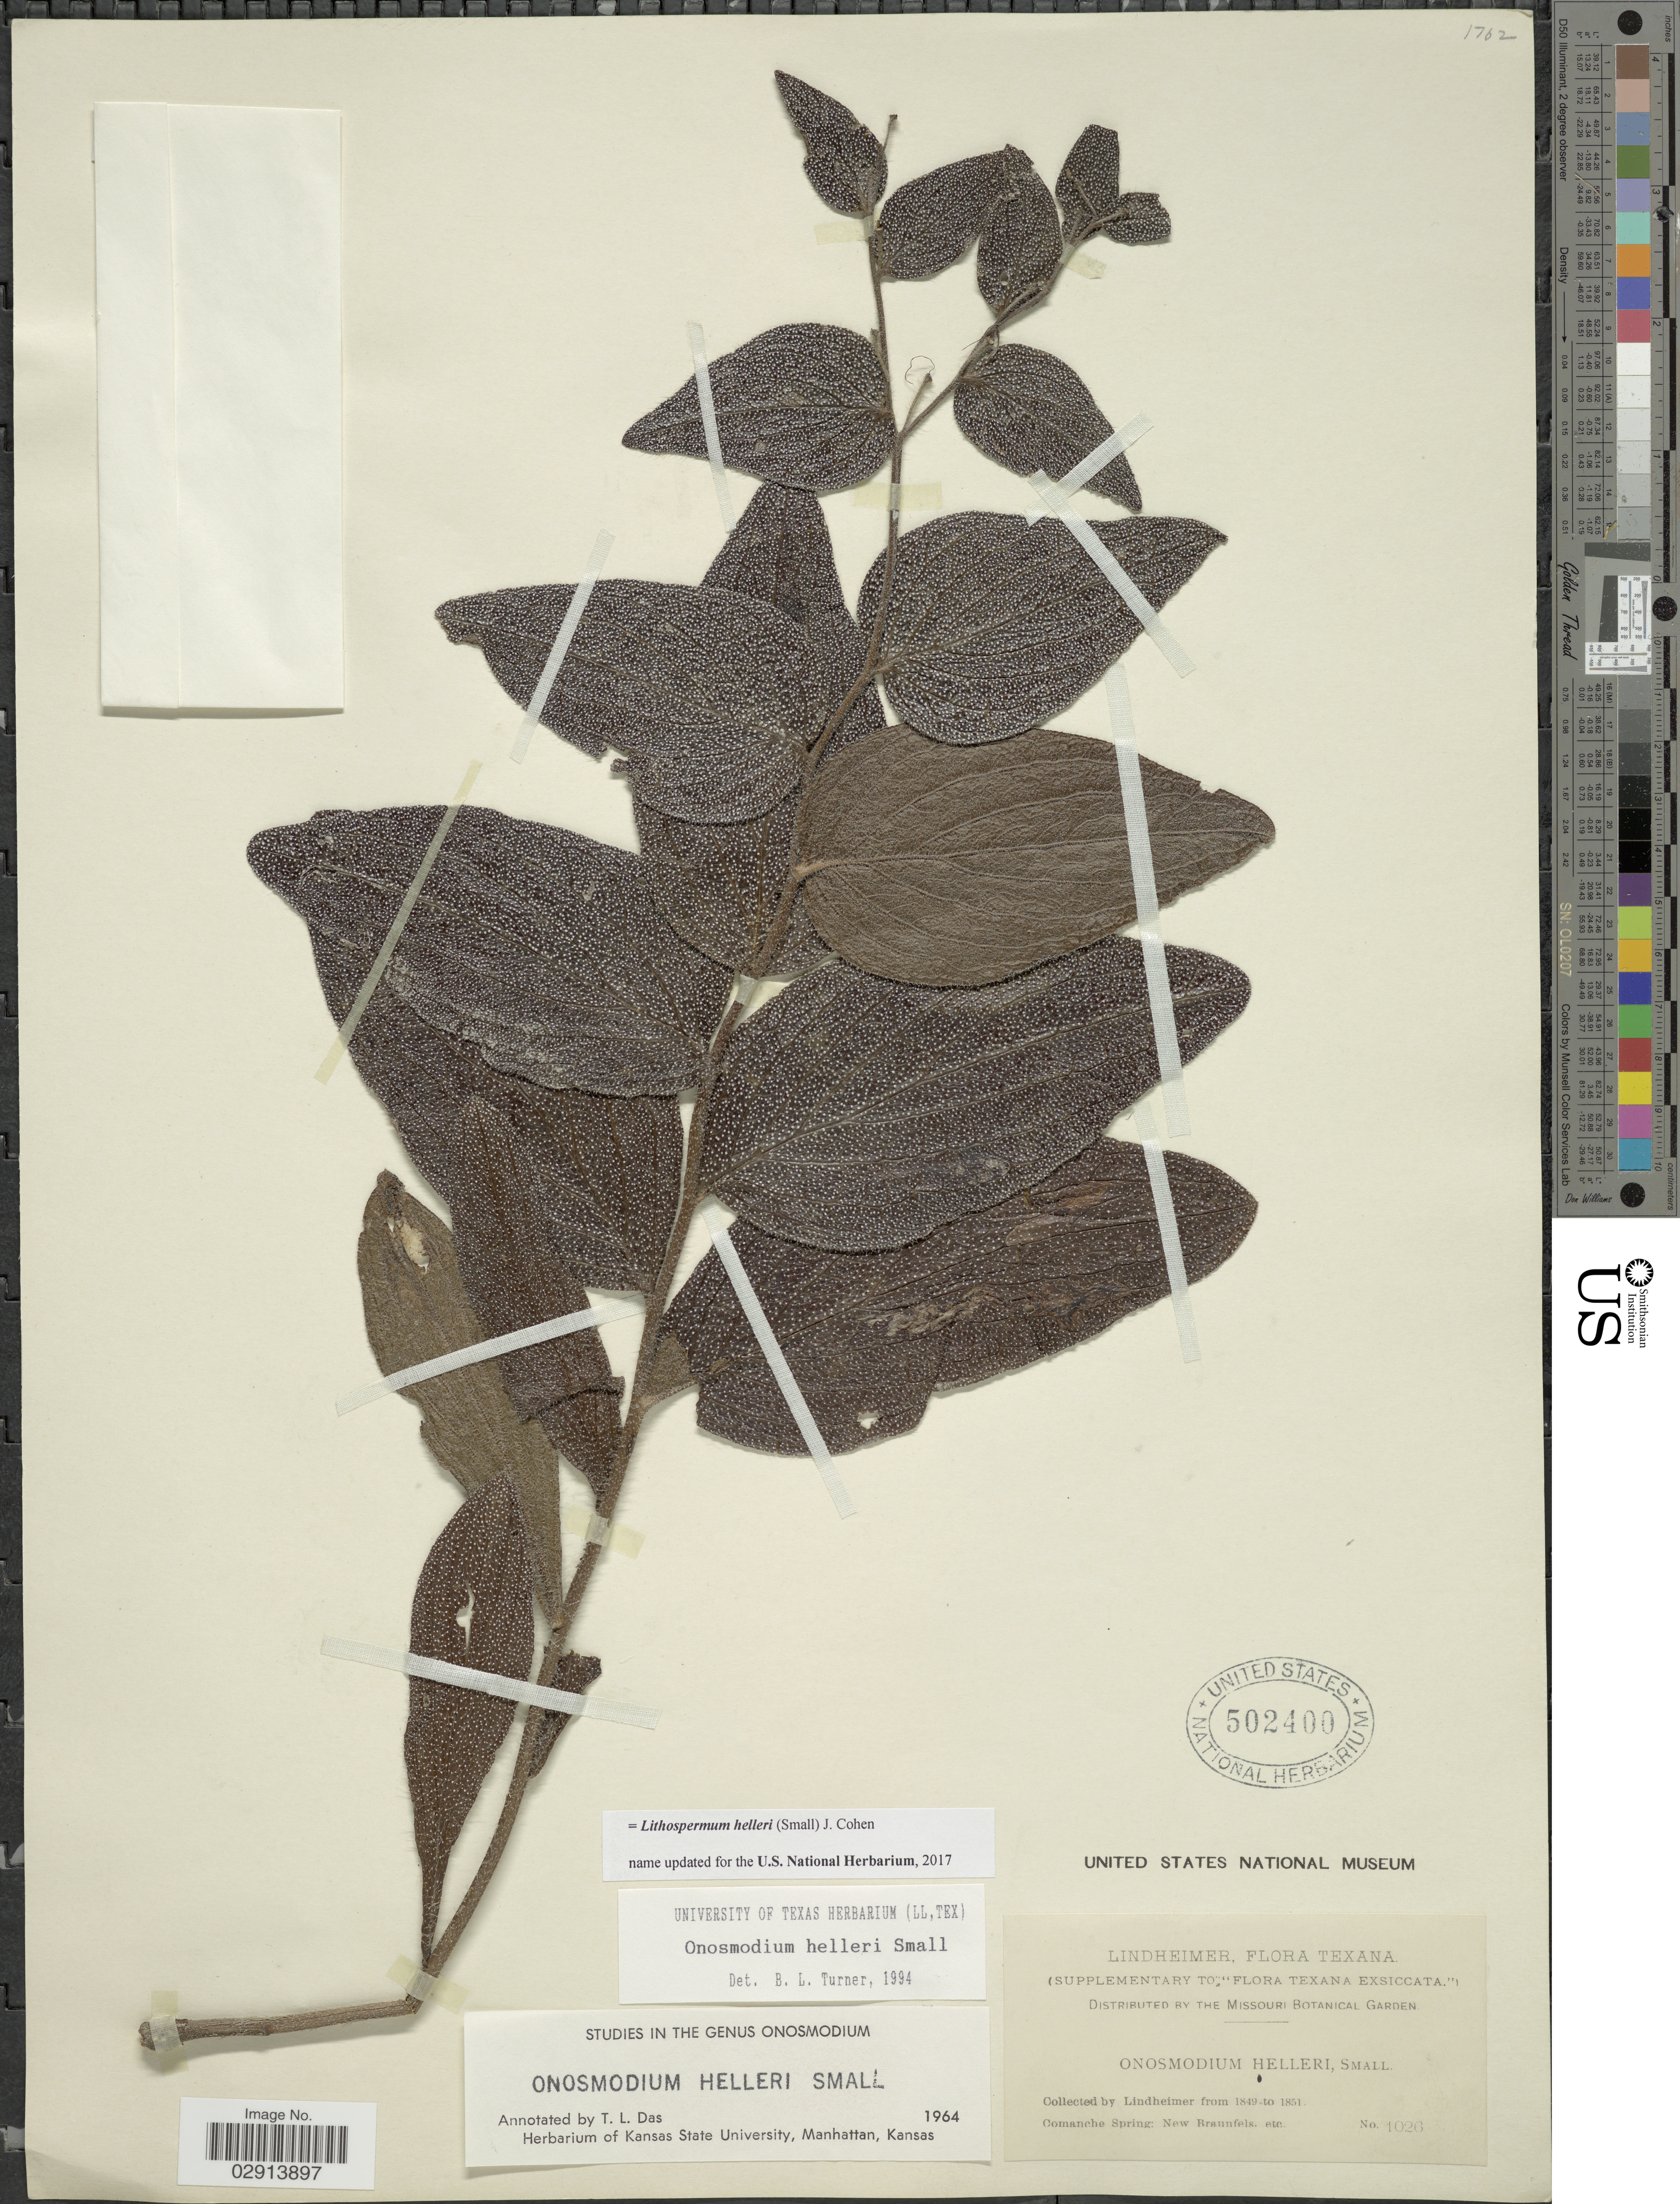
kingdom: Plantae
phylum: Tracheophyta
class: Magnoliopsida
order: Boraginales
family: Boraginaceae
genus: Lithospermum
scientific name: Lithospermum helleri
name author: (Small) Cohen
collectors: -. Lindheimer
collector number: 1026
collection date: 1849/1851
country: United States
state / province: Texas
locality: Comanche Spring, New Braunfels, etc.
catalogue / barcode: US 502400